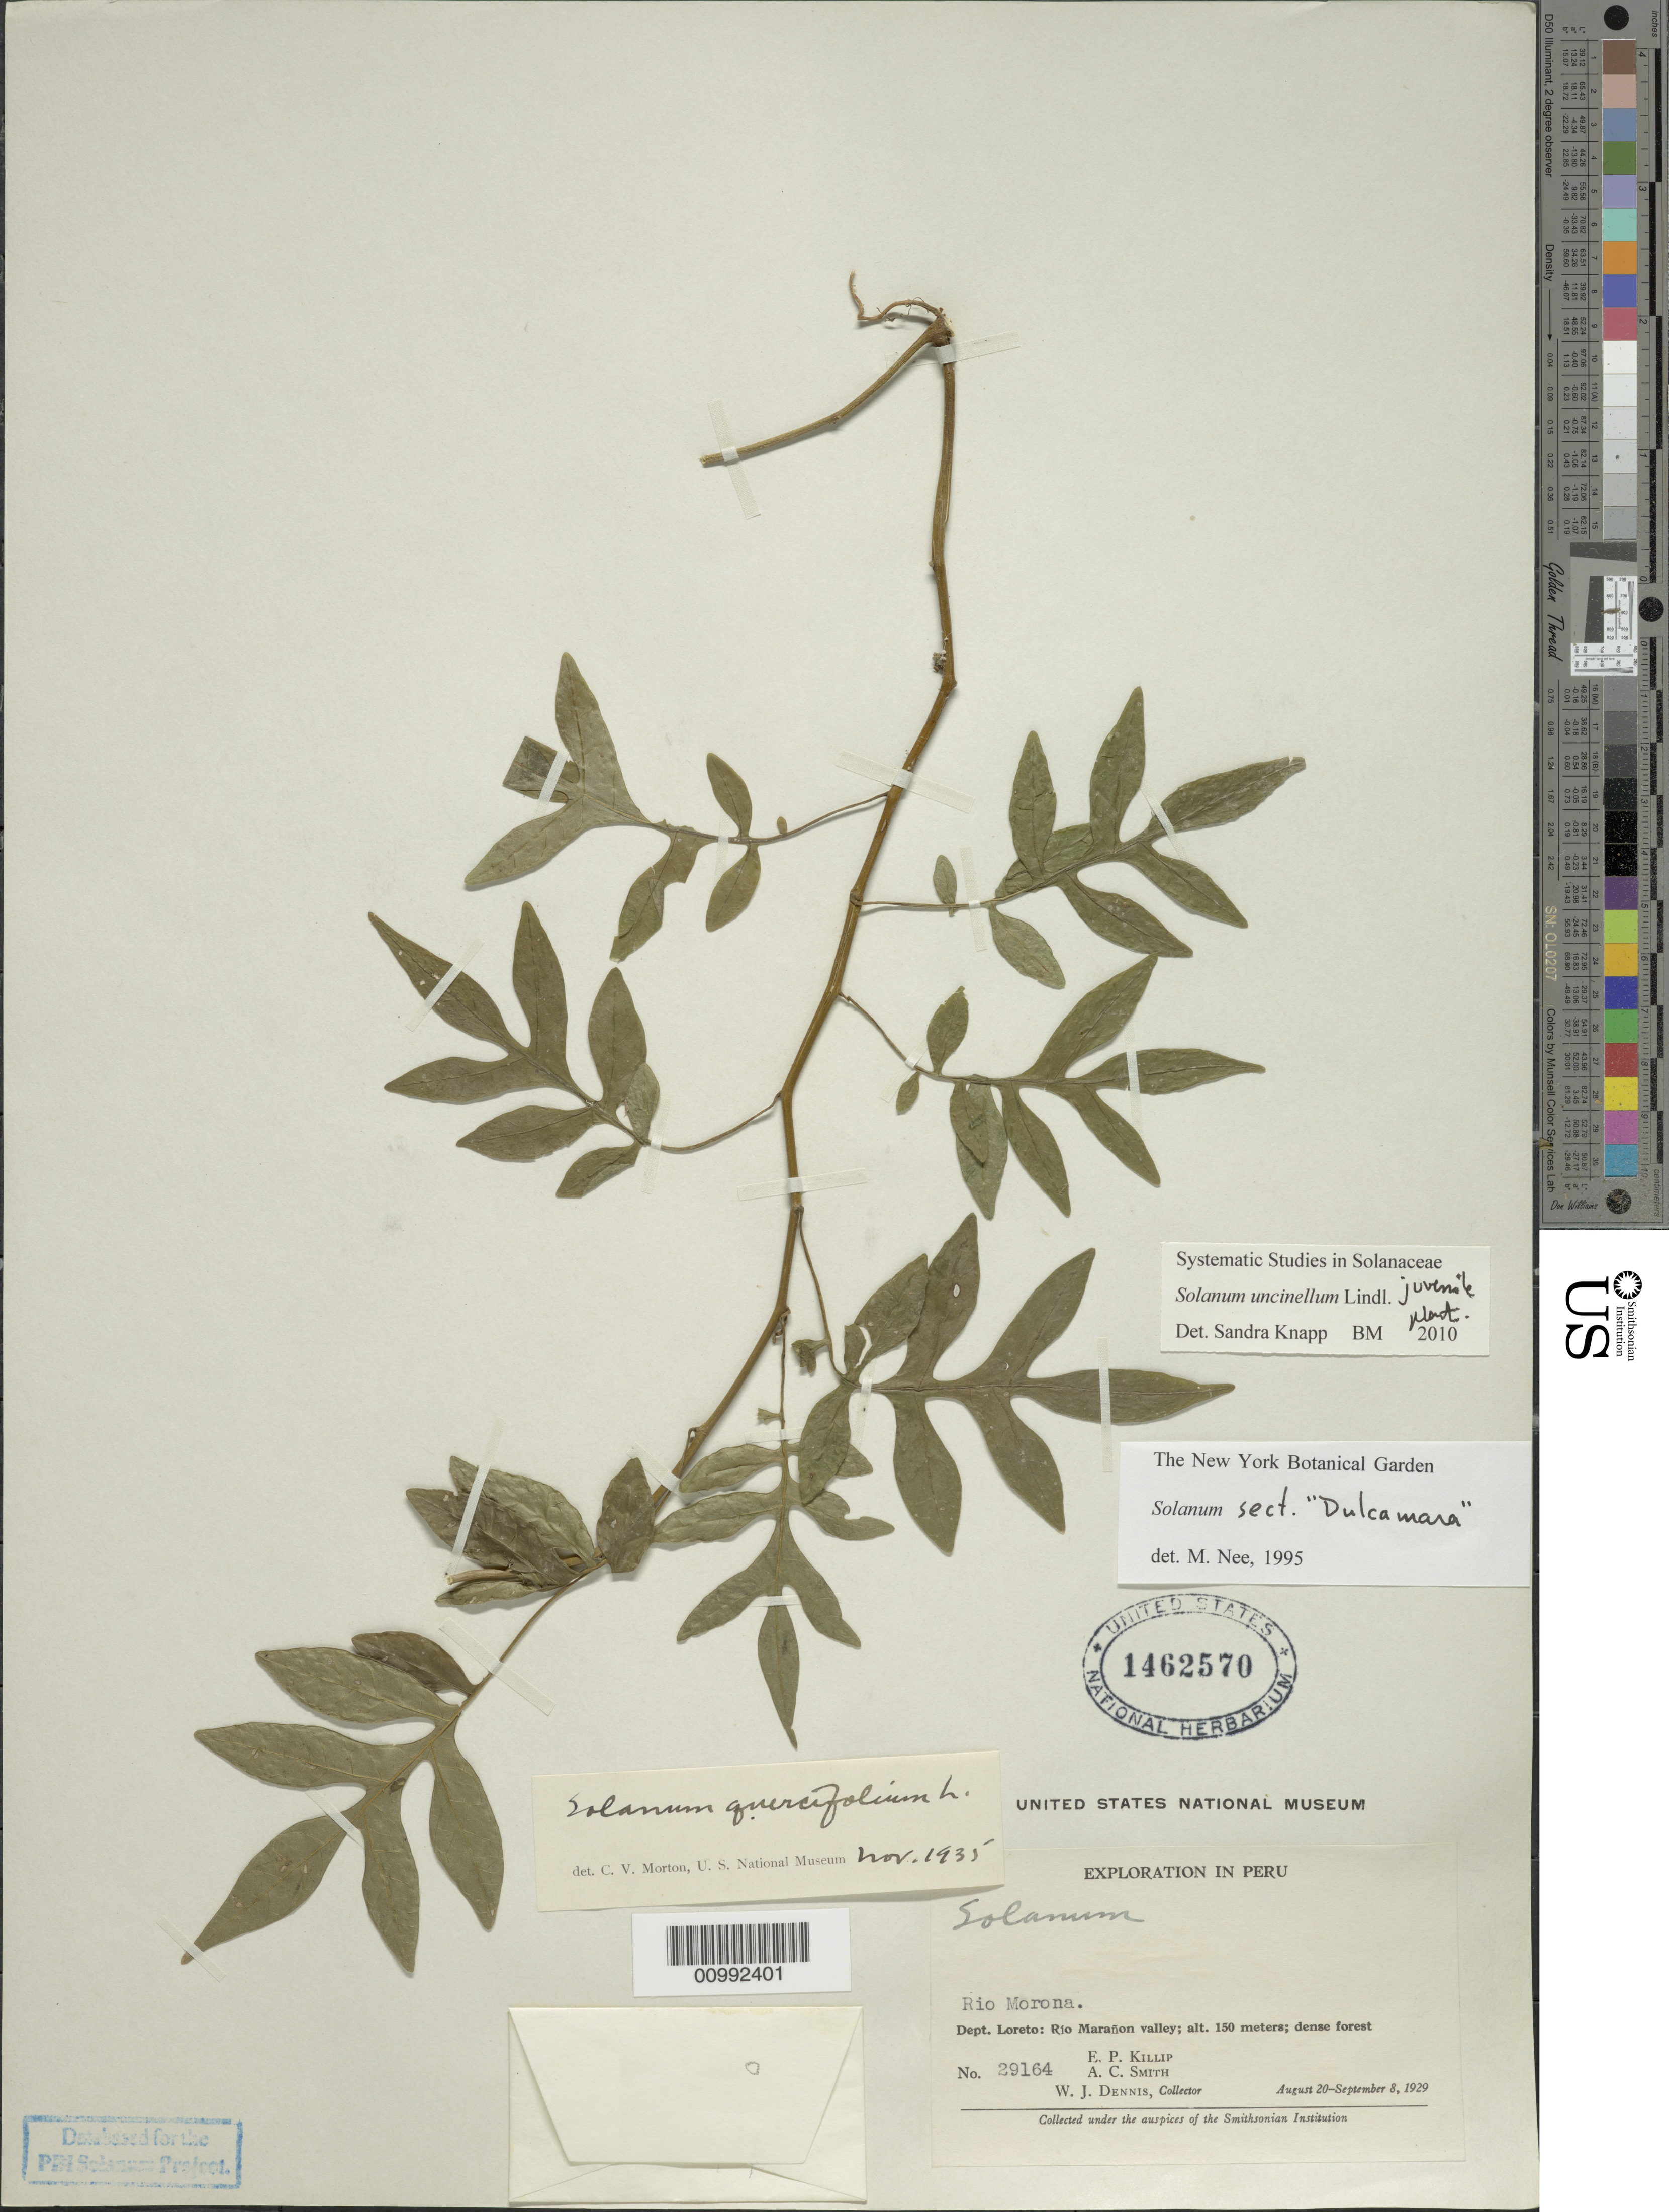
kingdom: Plantae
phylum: Tracheophyta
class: Magnoliopsida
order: Solanales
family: Solanaceae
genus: Solanum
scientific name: Solanum uncinellum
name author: Lindl.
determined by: Knapp, S. D.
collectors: E. P. Killip, A. C. Smith & W. J. Dennis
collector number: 29164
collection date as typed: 20 Aug 1929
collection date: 1929-08-20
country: Peru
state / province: Loreto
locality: lower Marañon valley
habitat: dense forest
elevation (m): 150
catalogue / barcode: US 1462570